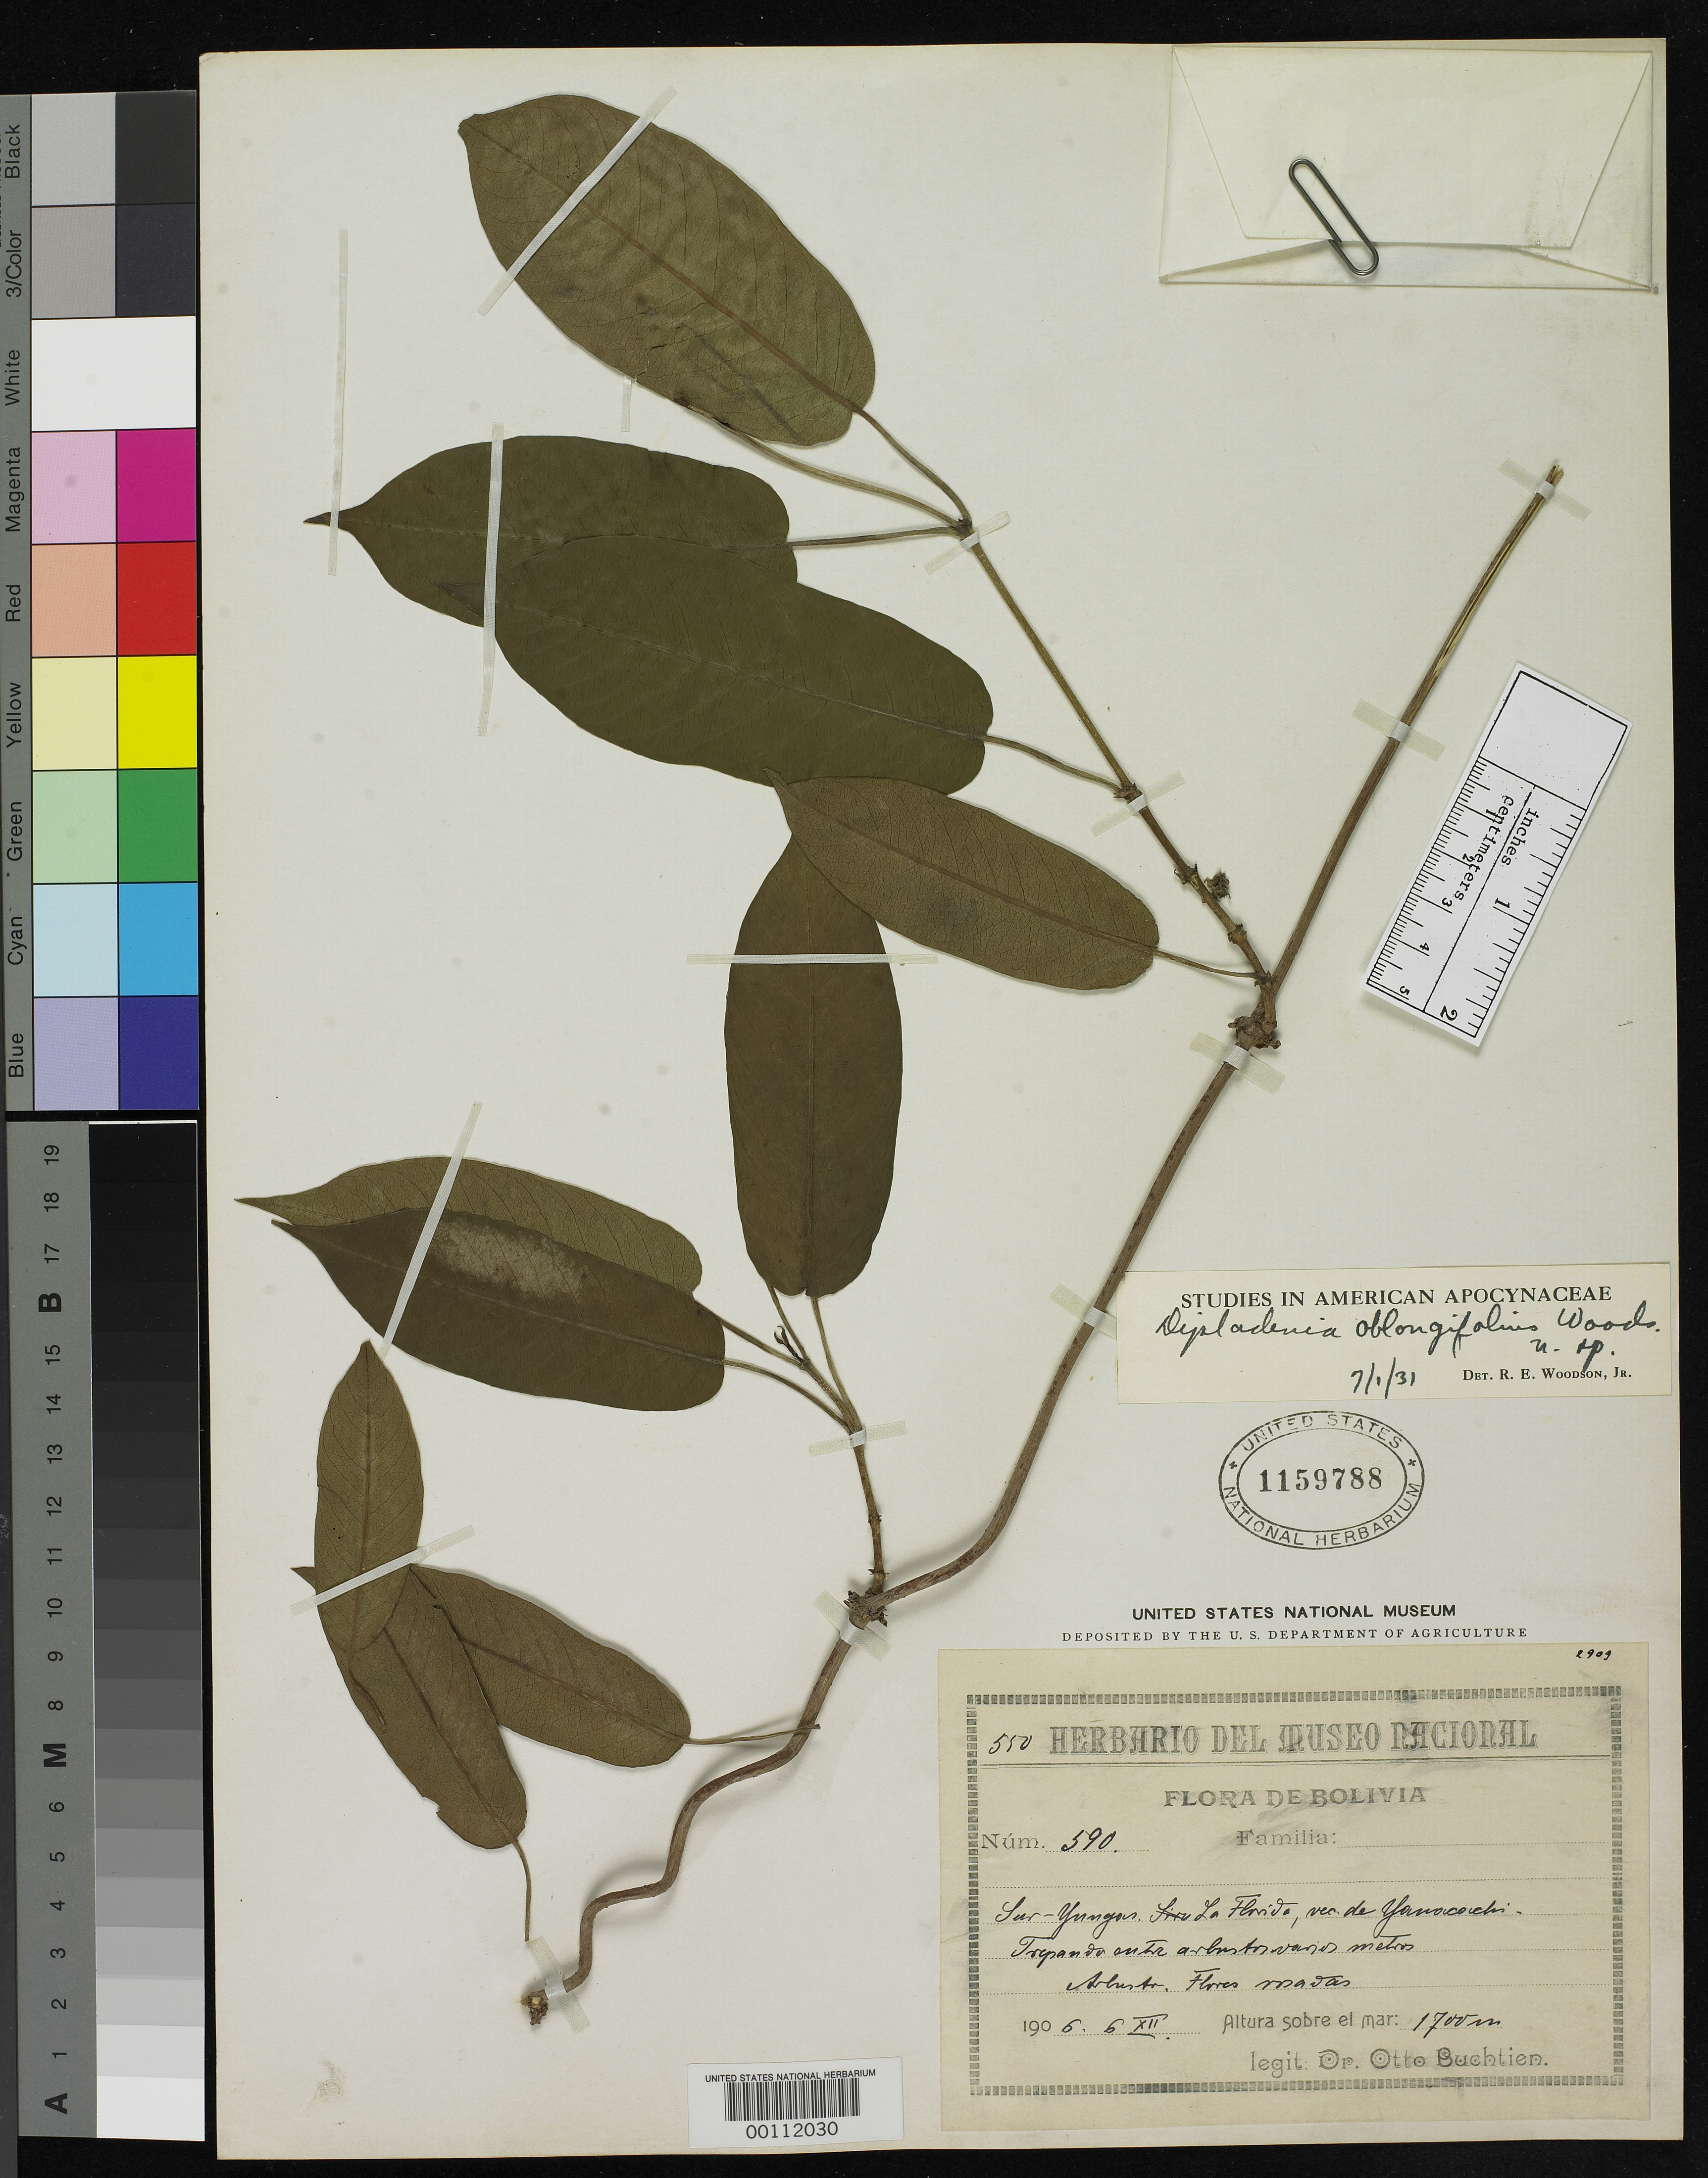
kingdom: Plantae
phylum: Tracheophyta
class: Magnoliopsida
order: Gentianales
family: Apocynaceae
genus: Dipladenia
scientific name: Dipladenia oblongifolia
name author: Woodson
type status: Holotype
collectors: O. Buchtien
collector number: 590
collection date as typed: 06 Dec 1906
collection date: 1906-12-06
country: Bolivia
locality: Yungas.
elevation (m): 1700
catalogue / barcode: US 1159788